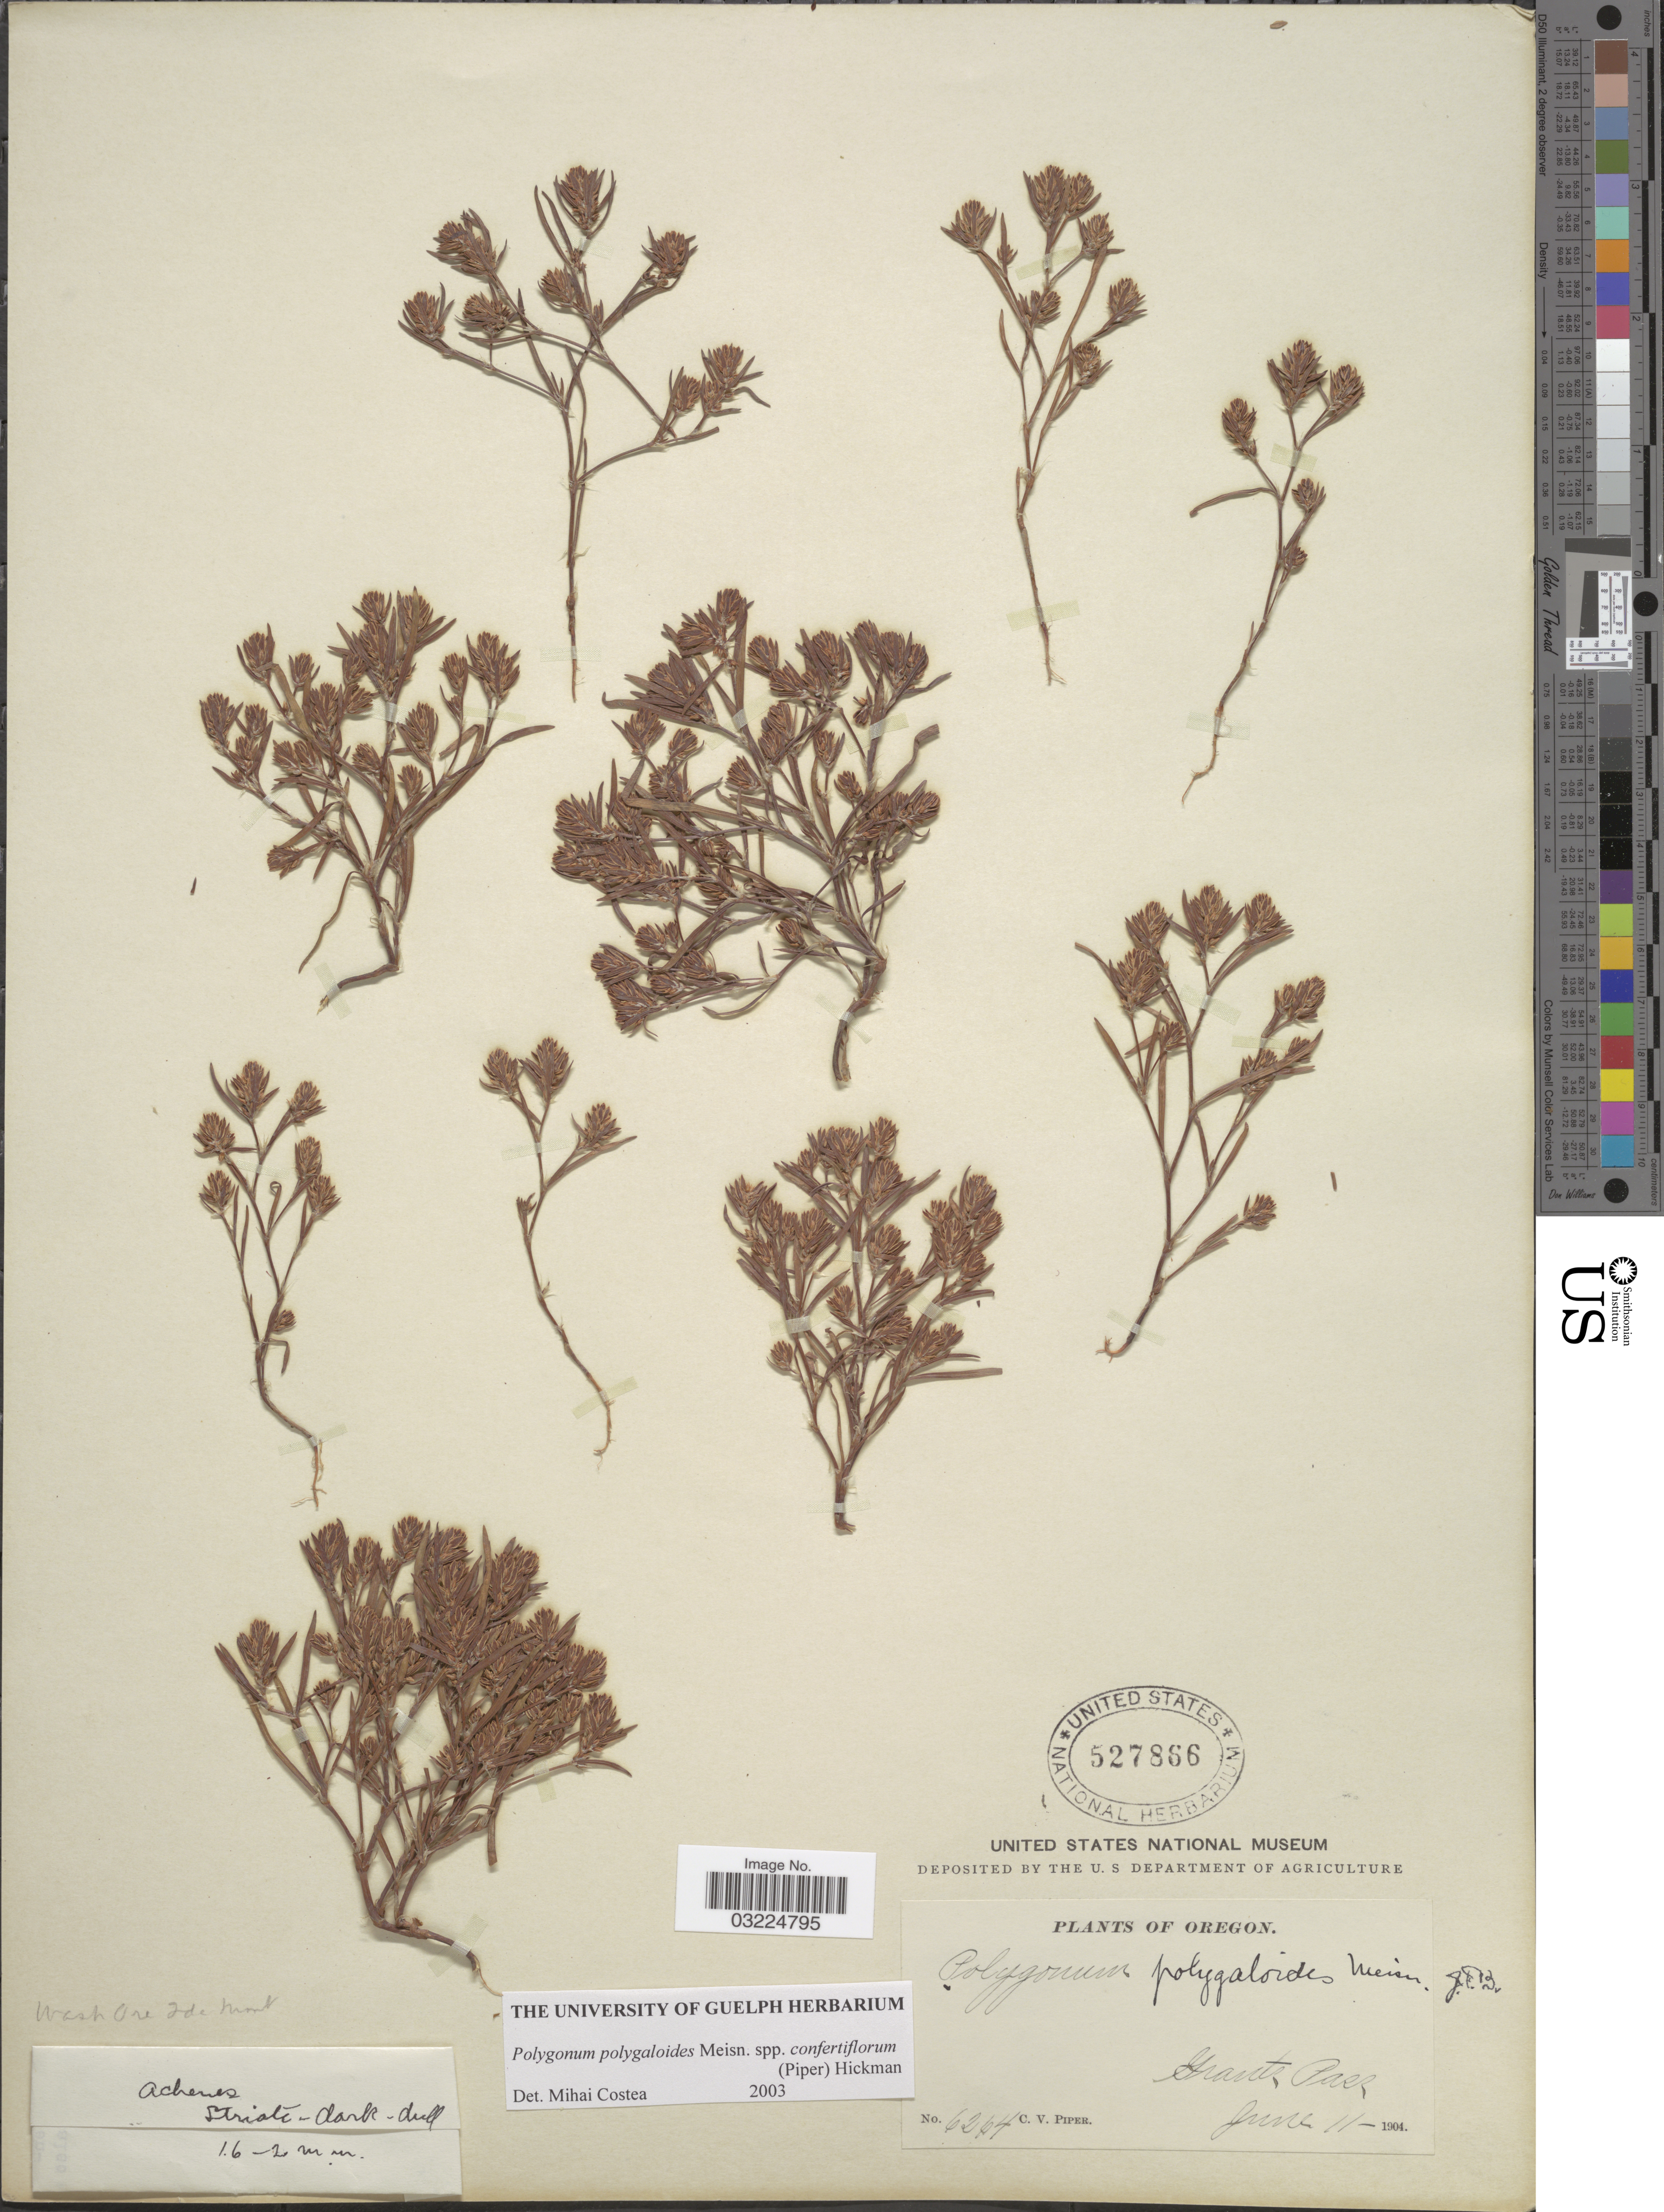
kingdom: Plantae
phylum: Tracheophyta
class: Magnoliopsida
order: Caryophyllales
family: Polygonaceae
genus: Polygonum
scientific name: Polygonum polygaloides subsp. confertiflorum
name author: (Nutt. ex Piper) Hickman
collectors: C. V. Piper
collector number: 6244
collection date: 1904-06-11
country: United States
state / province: Oregon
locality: Grants Pass.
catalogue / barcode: US 527866